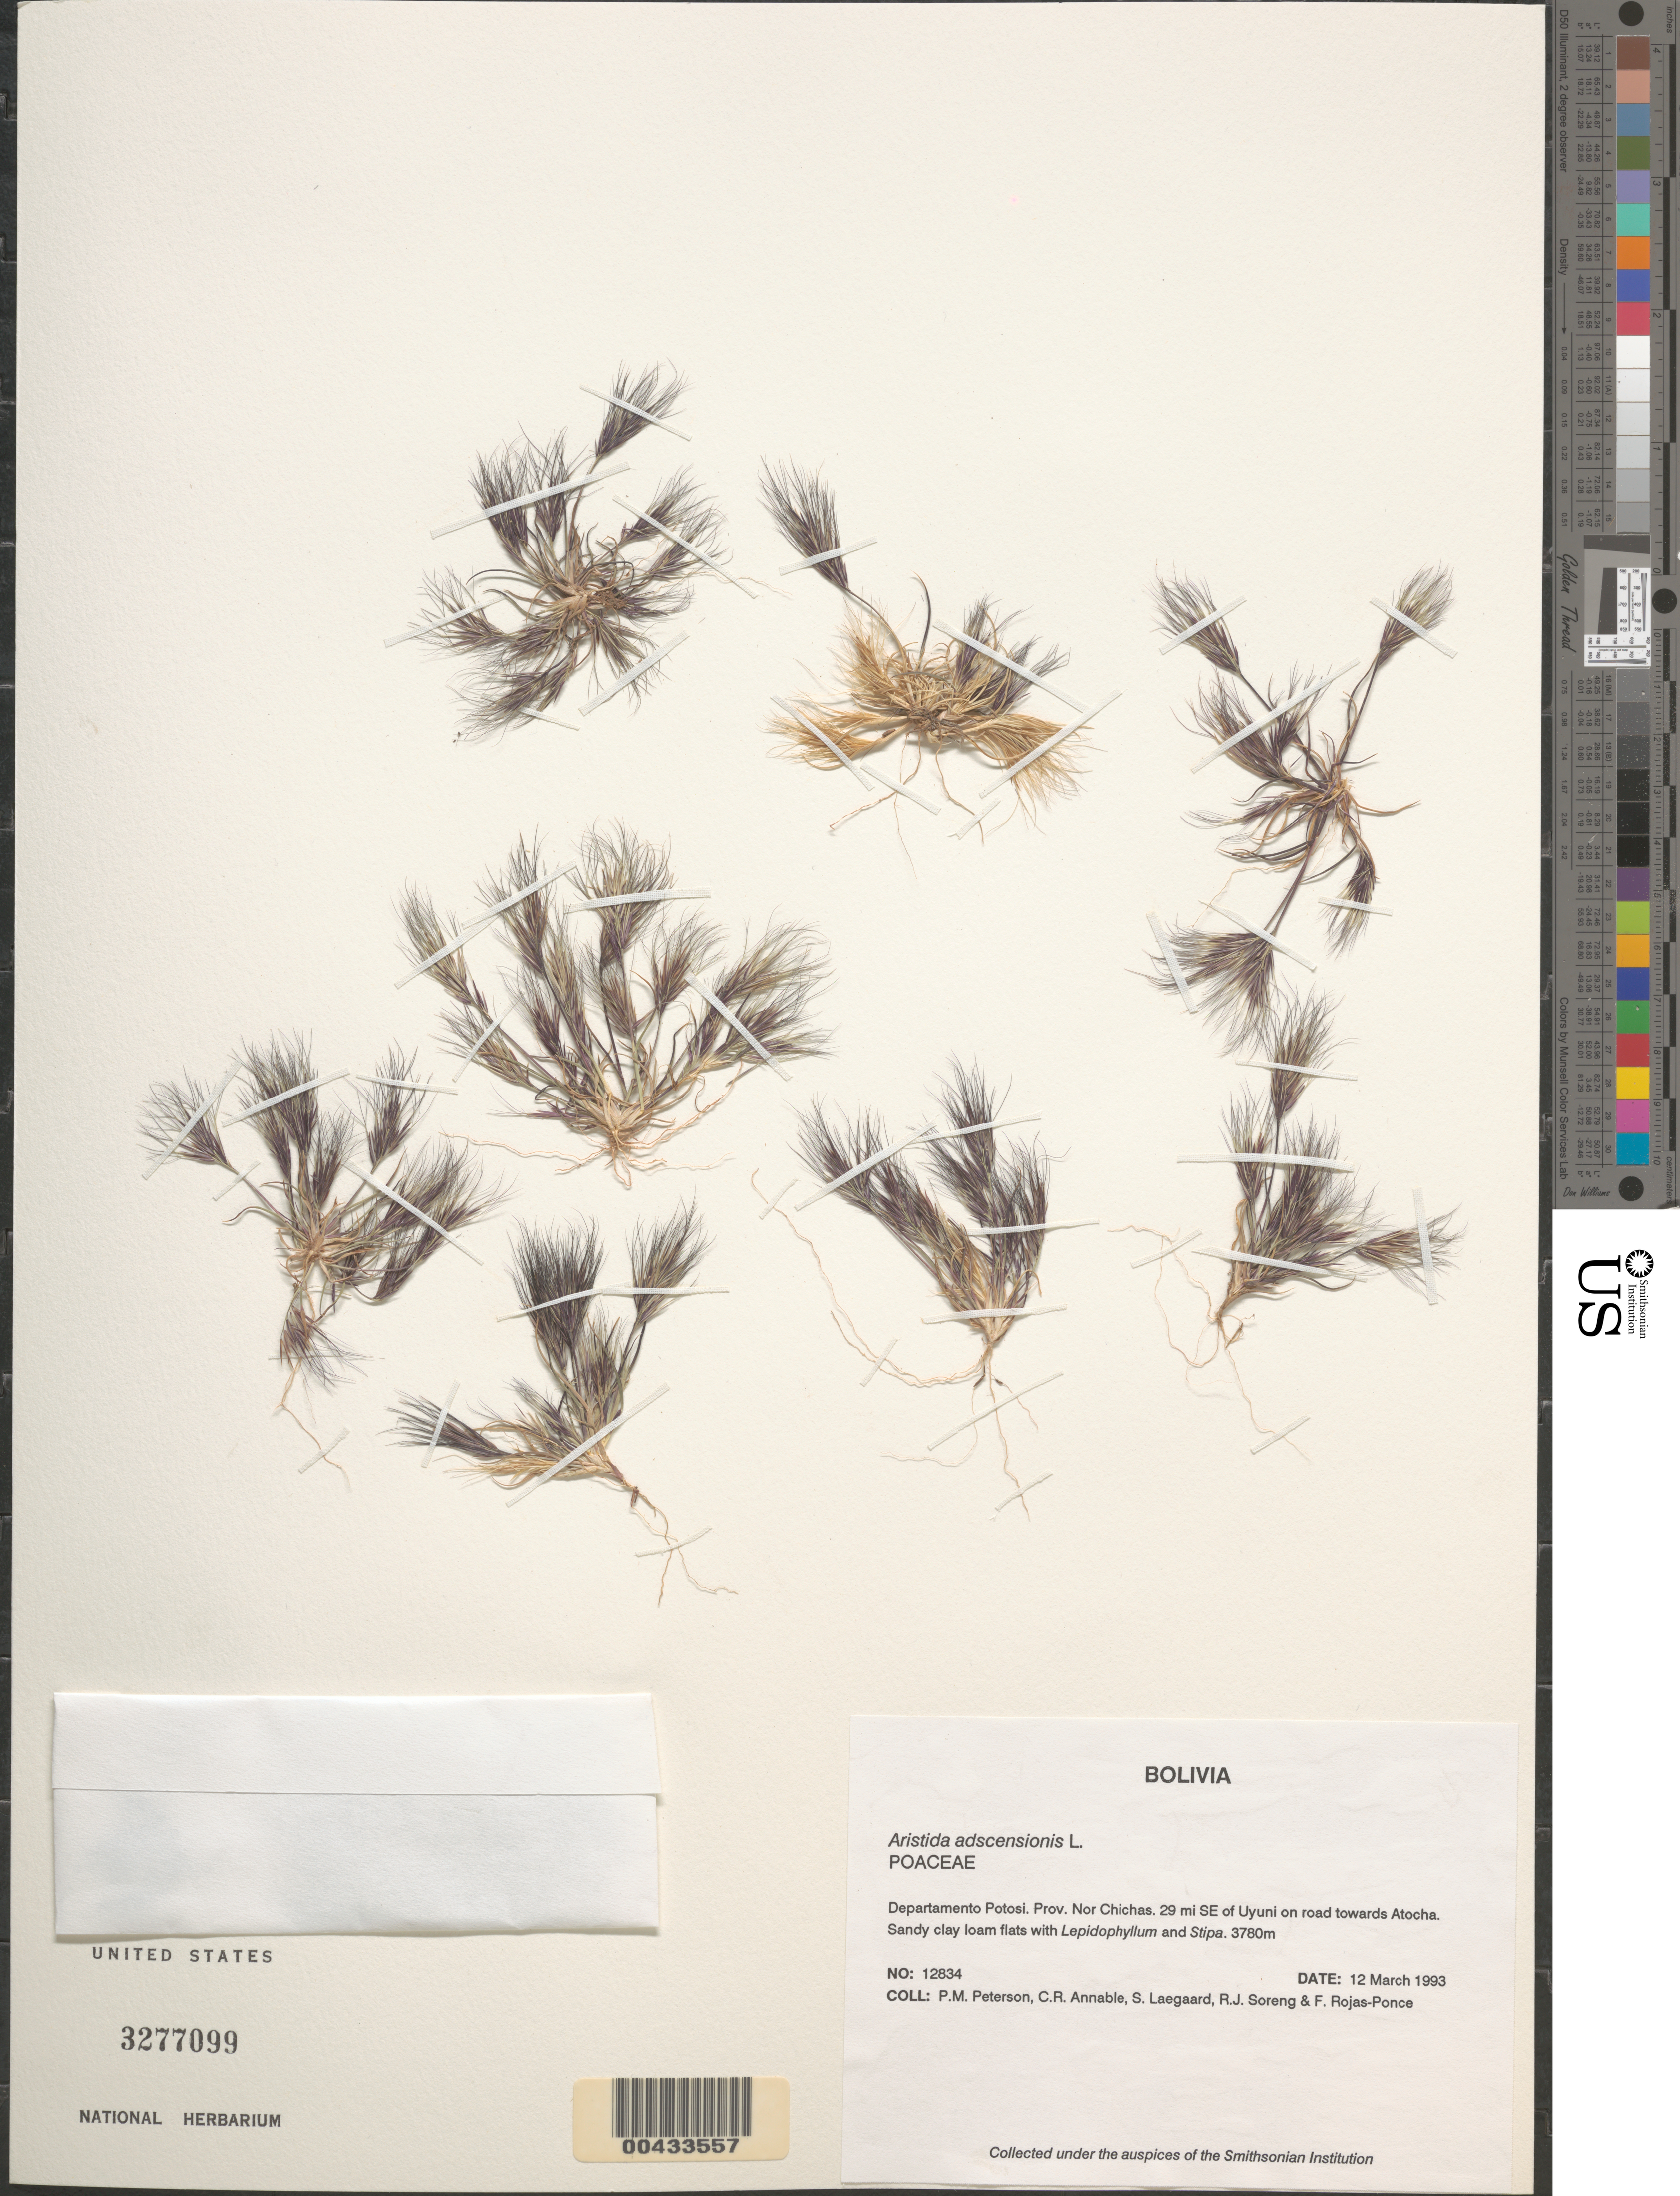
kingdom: Plantae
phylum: Tracheophyta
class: Liliopsida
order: Poales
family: Poaceae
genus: Aristida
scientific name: Aristida adscensionis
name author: L.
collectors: P. M. Peterson, C. R. Annable, S. Lægaard, R. J. Soreng & F. Rojas-Ponce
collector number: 12834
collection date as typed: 12 Mar 1993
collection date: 1993-03-12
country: Bolivia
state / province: Potosí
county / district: Nor Chichas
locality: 29 mi SE of Uyuni on road towards Atocha.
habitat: Sandy clay loam flats with Lepidophyllum and Stipa.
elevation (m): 3780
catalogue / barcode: US 3277099